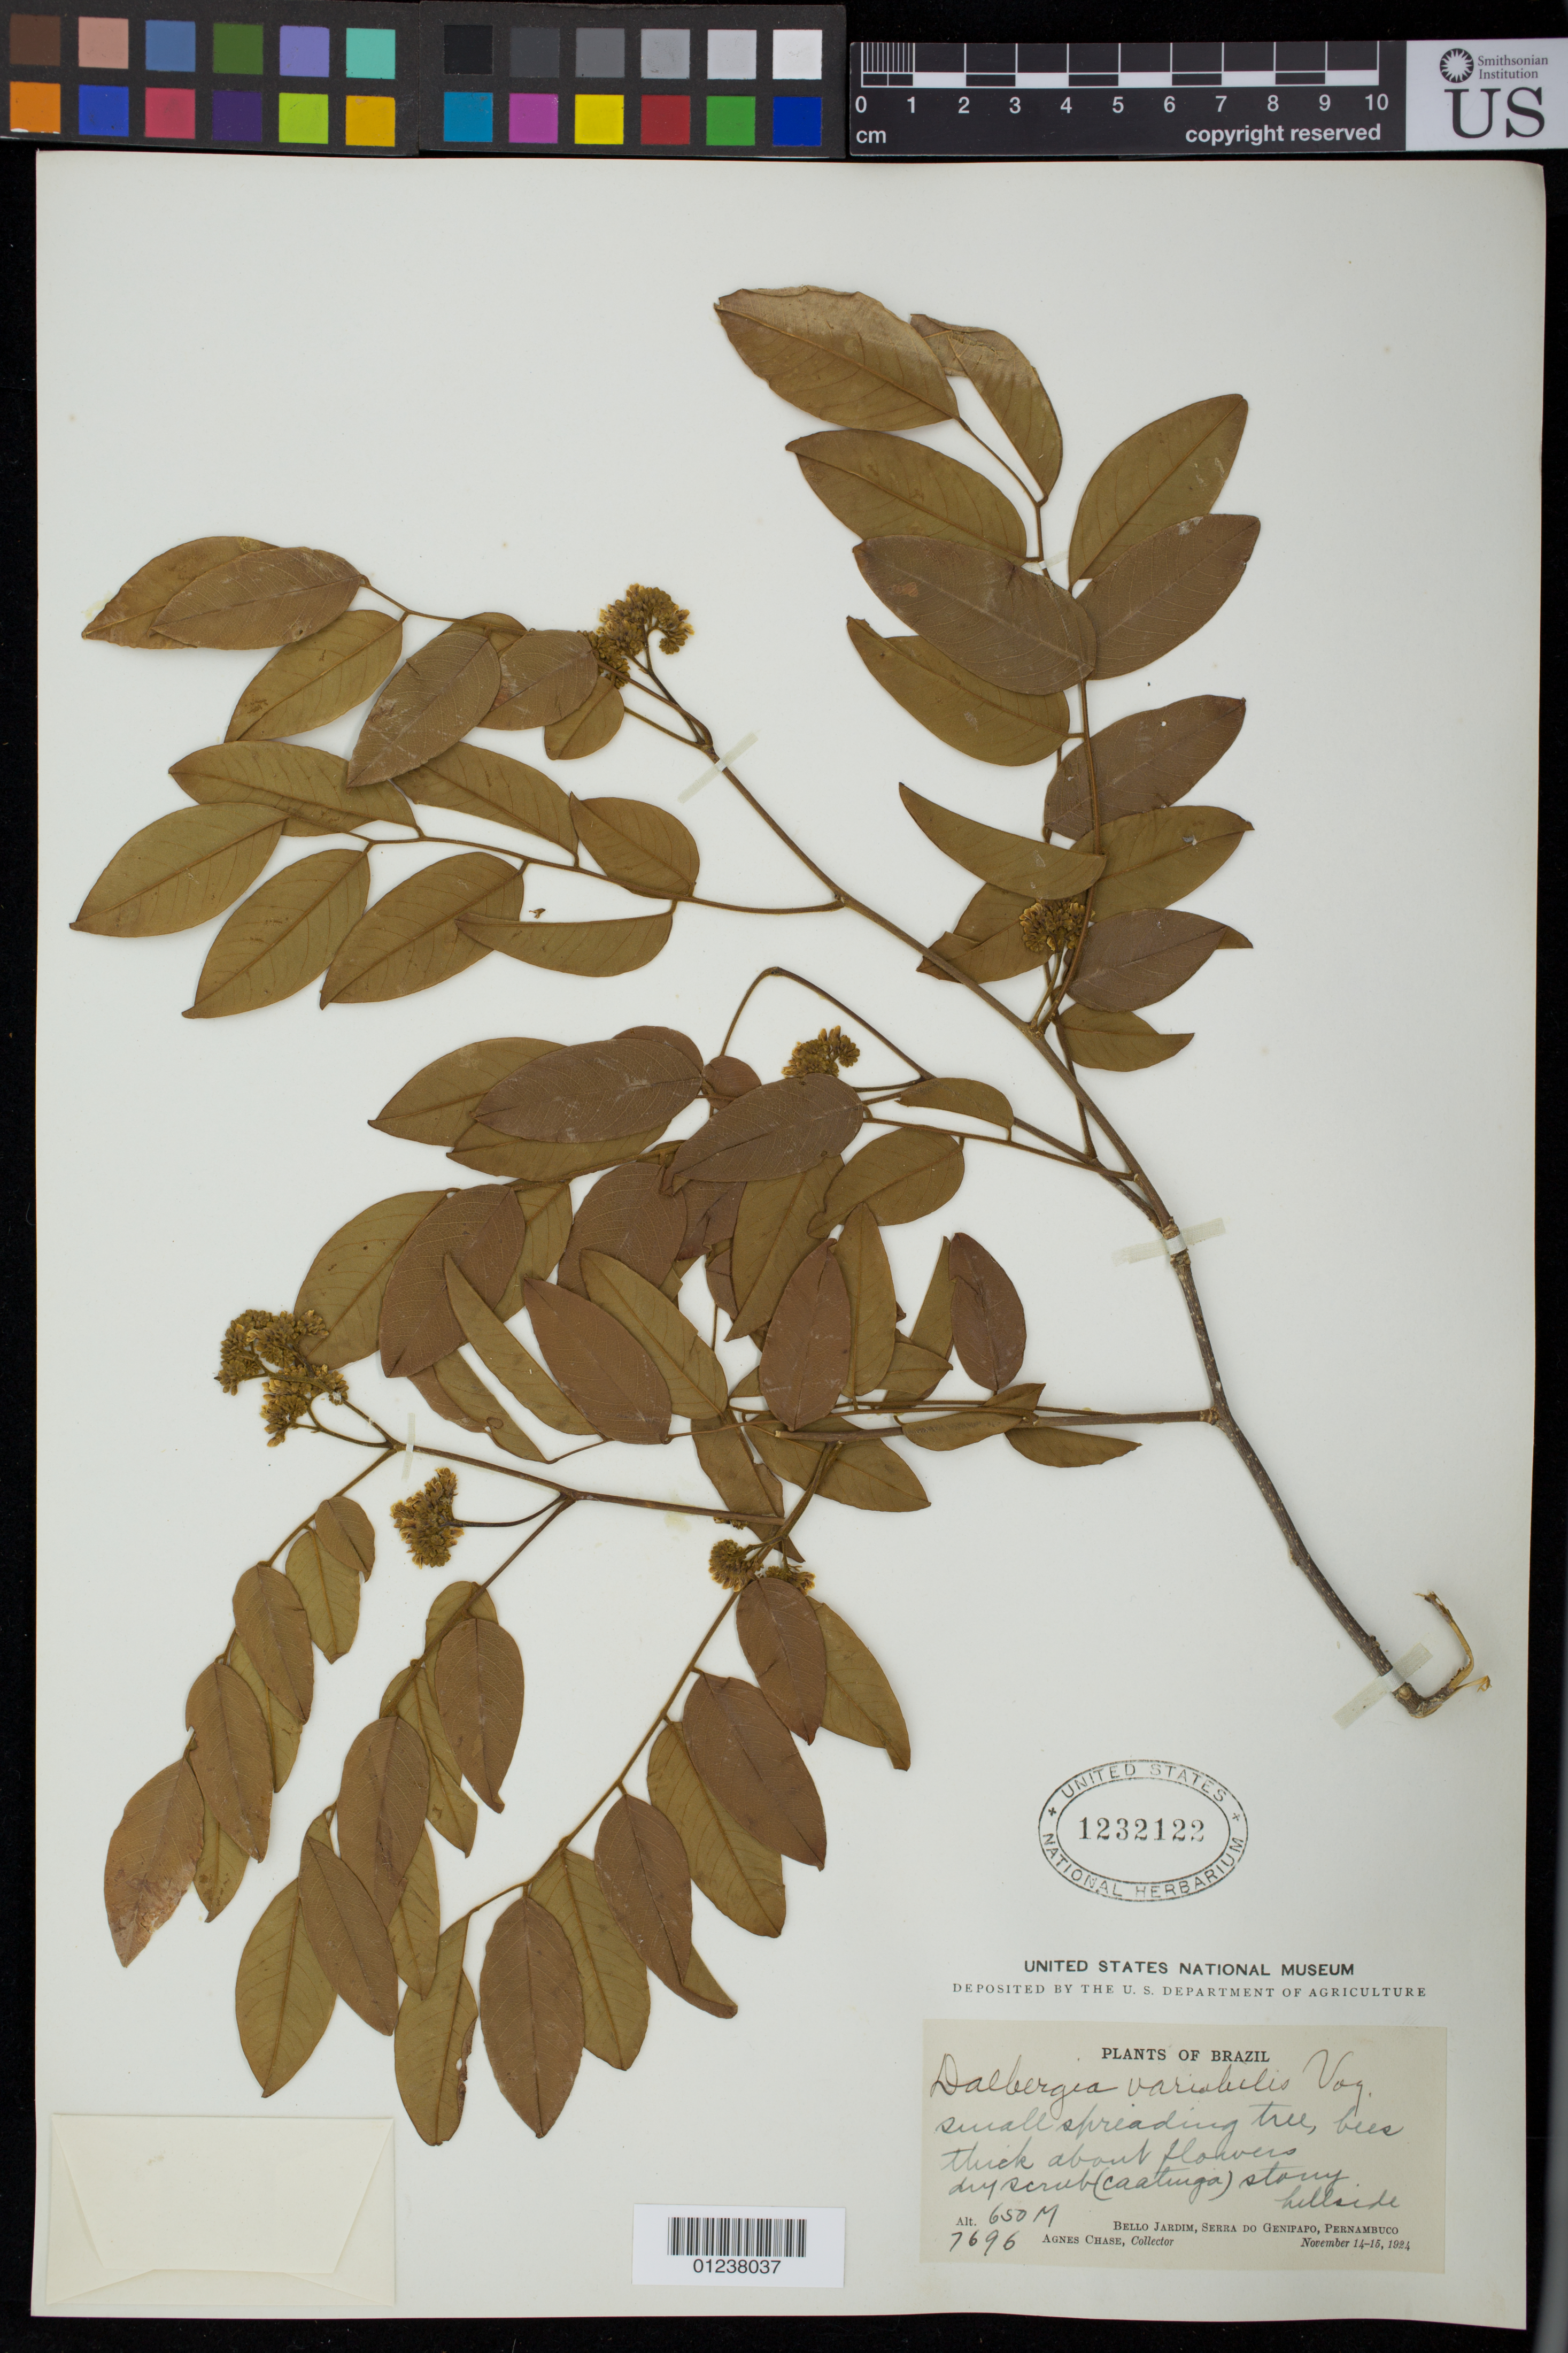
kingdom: Plantae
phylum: Tracheophyta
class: Magnoliopsida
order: Fabales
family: Fabaceae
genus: Dalbergia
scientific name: Dalbergia frutescens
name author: (Vell.) Britton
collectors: A. Chase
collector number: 7696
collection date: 1924-11-14/1924-11-15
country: Brazil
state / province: Pernambuco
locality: Bello Jardim, Serra do Genipapo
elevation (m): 650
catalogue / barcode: US 1232122